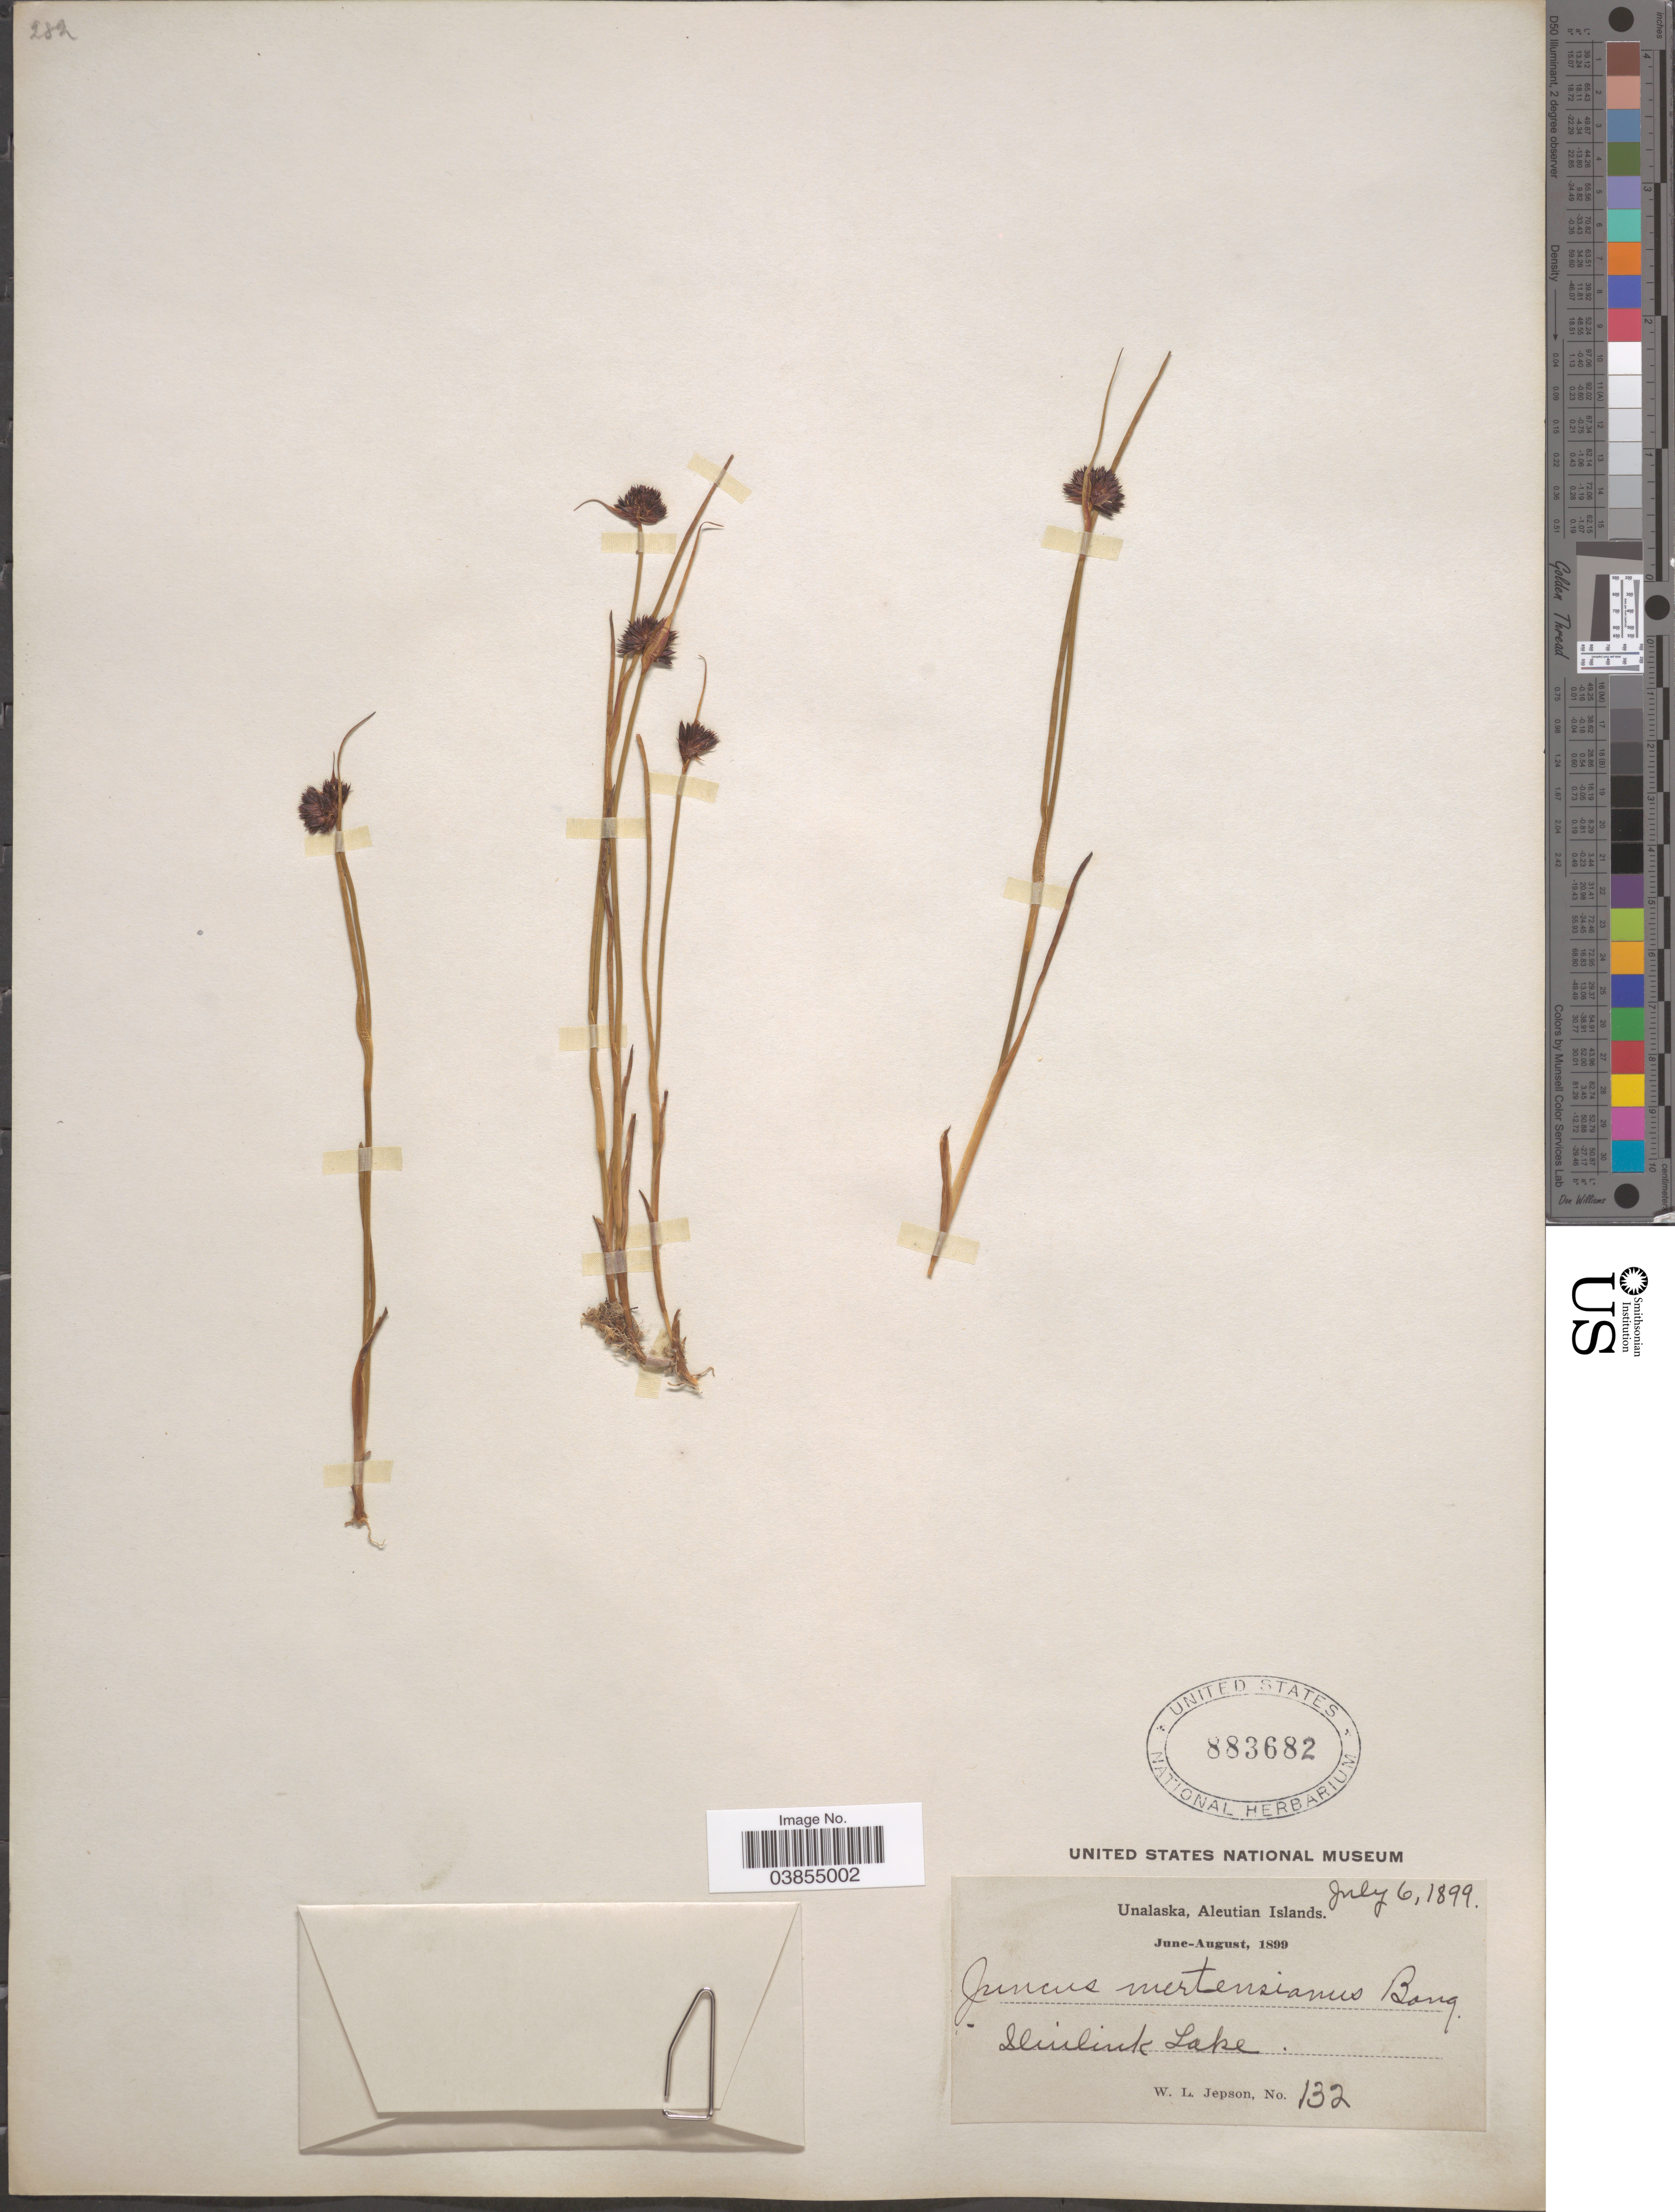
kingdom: Plantae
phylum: Tracheophyta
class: Liliopsida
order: Poales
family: Juncaceae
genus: Juncus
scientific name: Juncus mertensianus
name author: Bong.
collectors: W. L. Jepson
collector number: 132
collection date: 1899-07-06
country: United States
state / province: Alaska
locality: Unalaska, Aleutian Islands. Iliuliuk Lake.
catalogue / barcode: US 883682